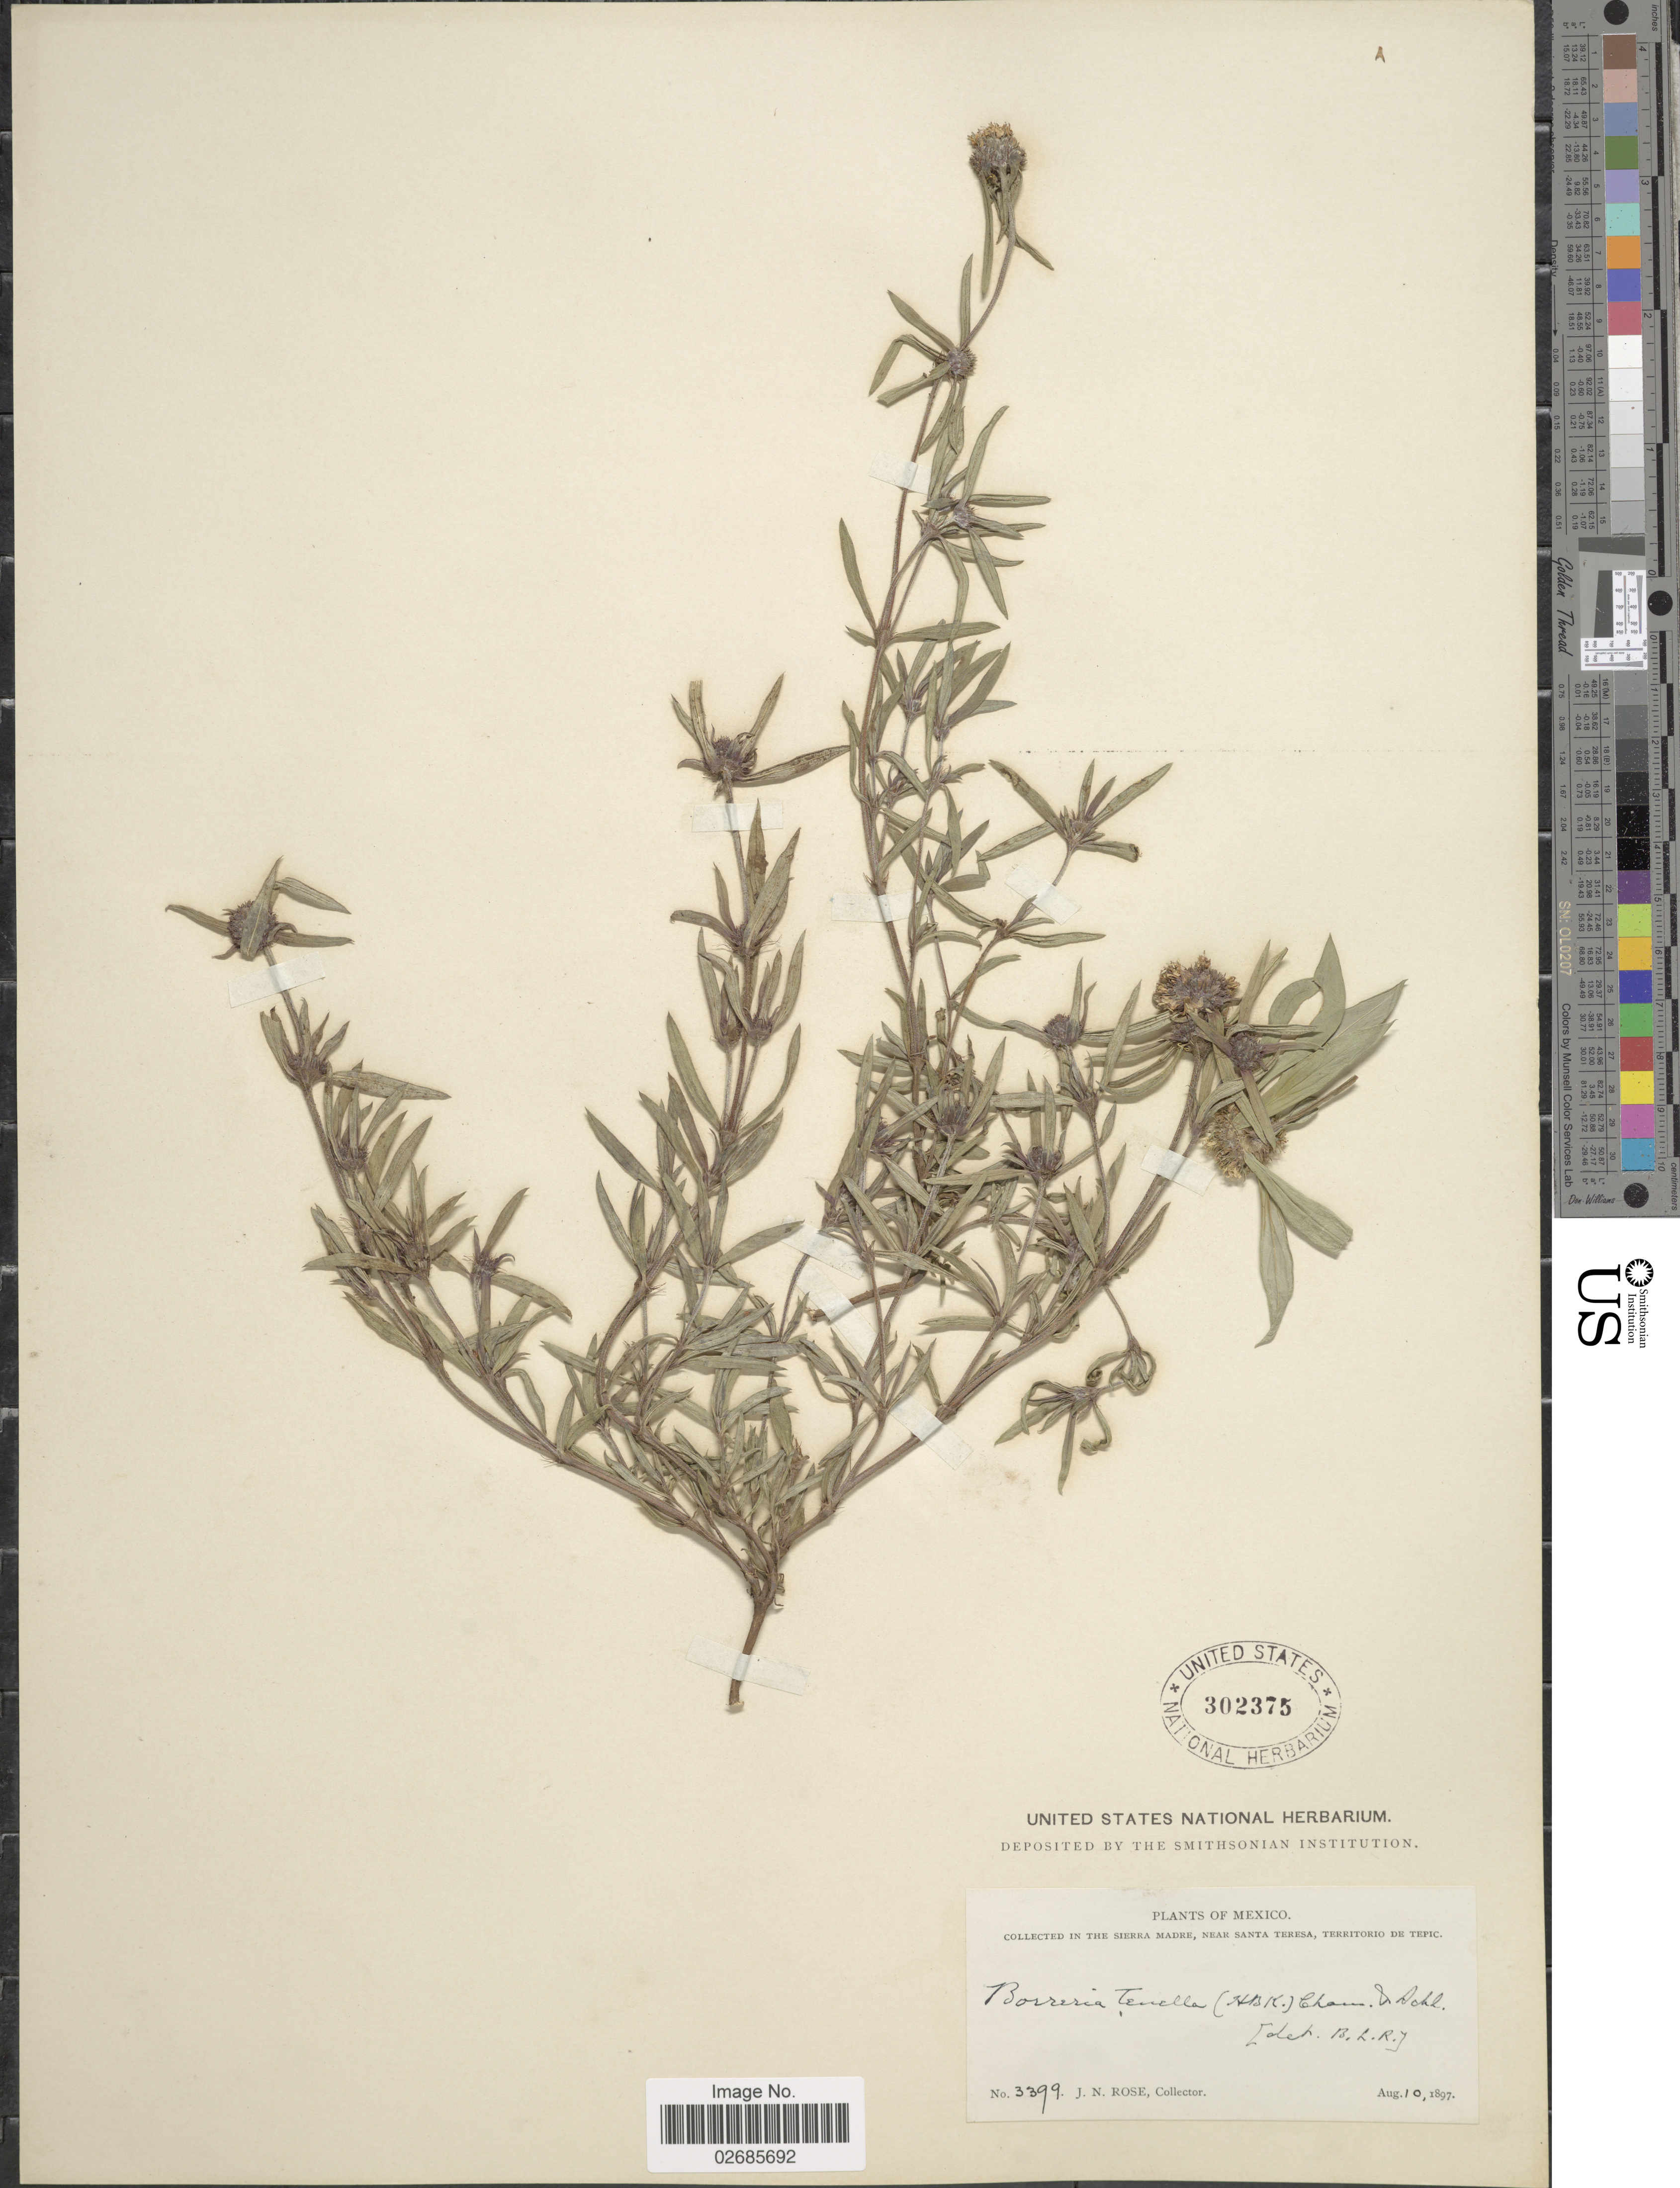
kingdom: Plantae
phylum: Tracheophyta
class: Magnoliopsida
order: Gentianales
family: Rubiaceae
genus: Borreria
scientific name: Borreria suaveolens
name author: G. Mey.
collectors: J. N. Rose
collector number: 3399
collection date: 1897-08-10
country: Mexico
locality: In the Sierra Madre, Near Santa Teresa, Territorio de Tepic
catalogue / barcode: US 302375